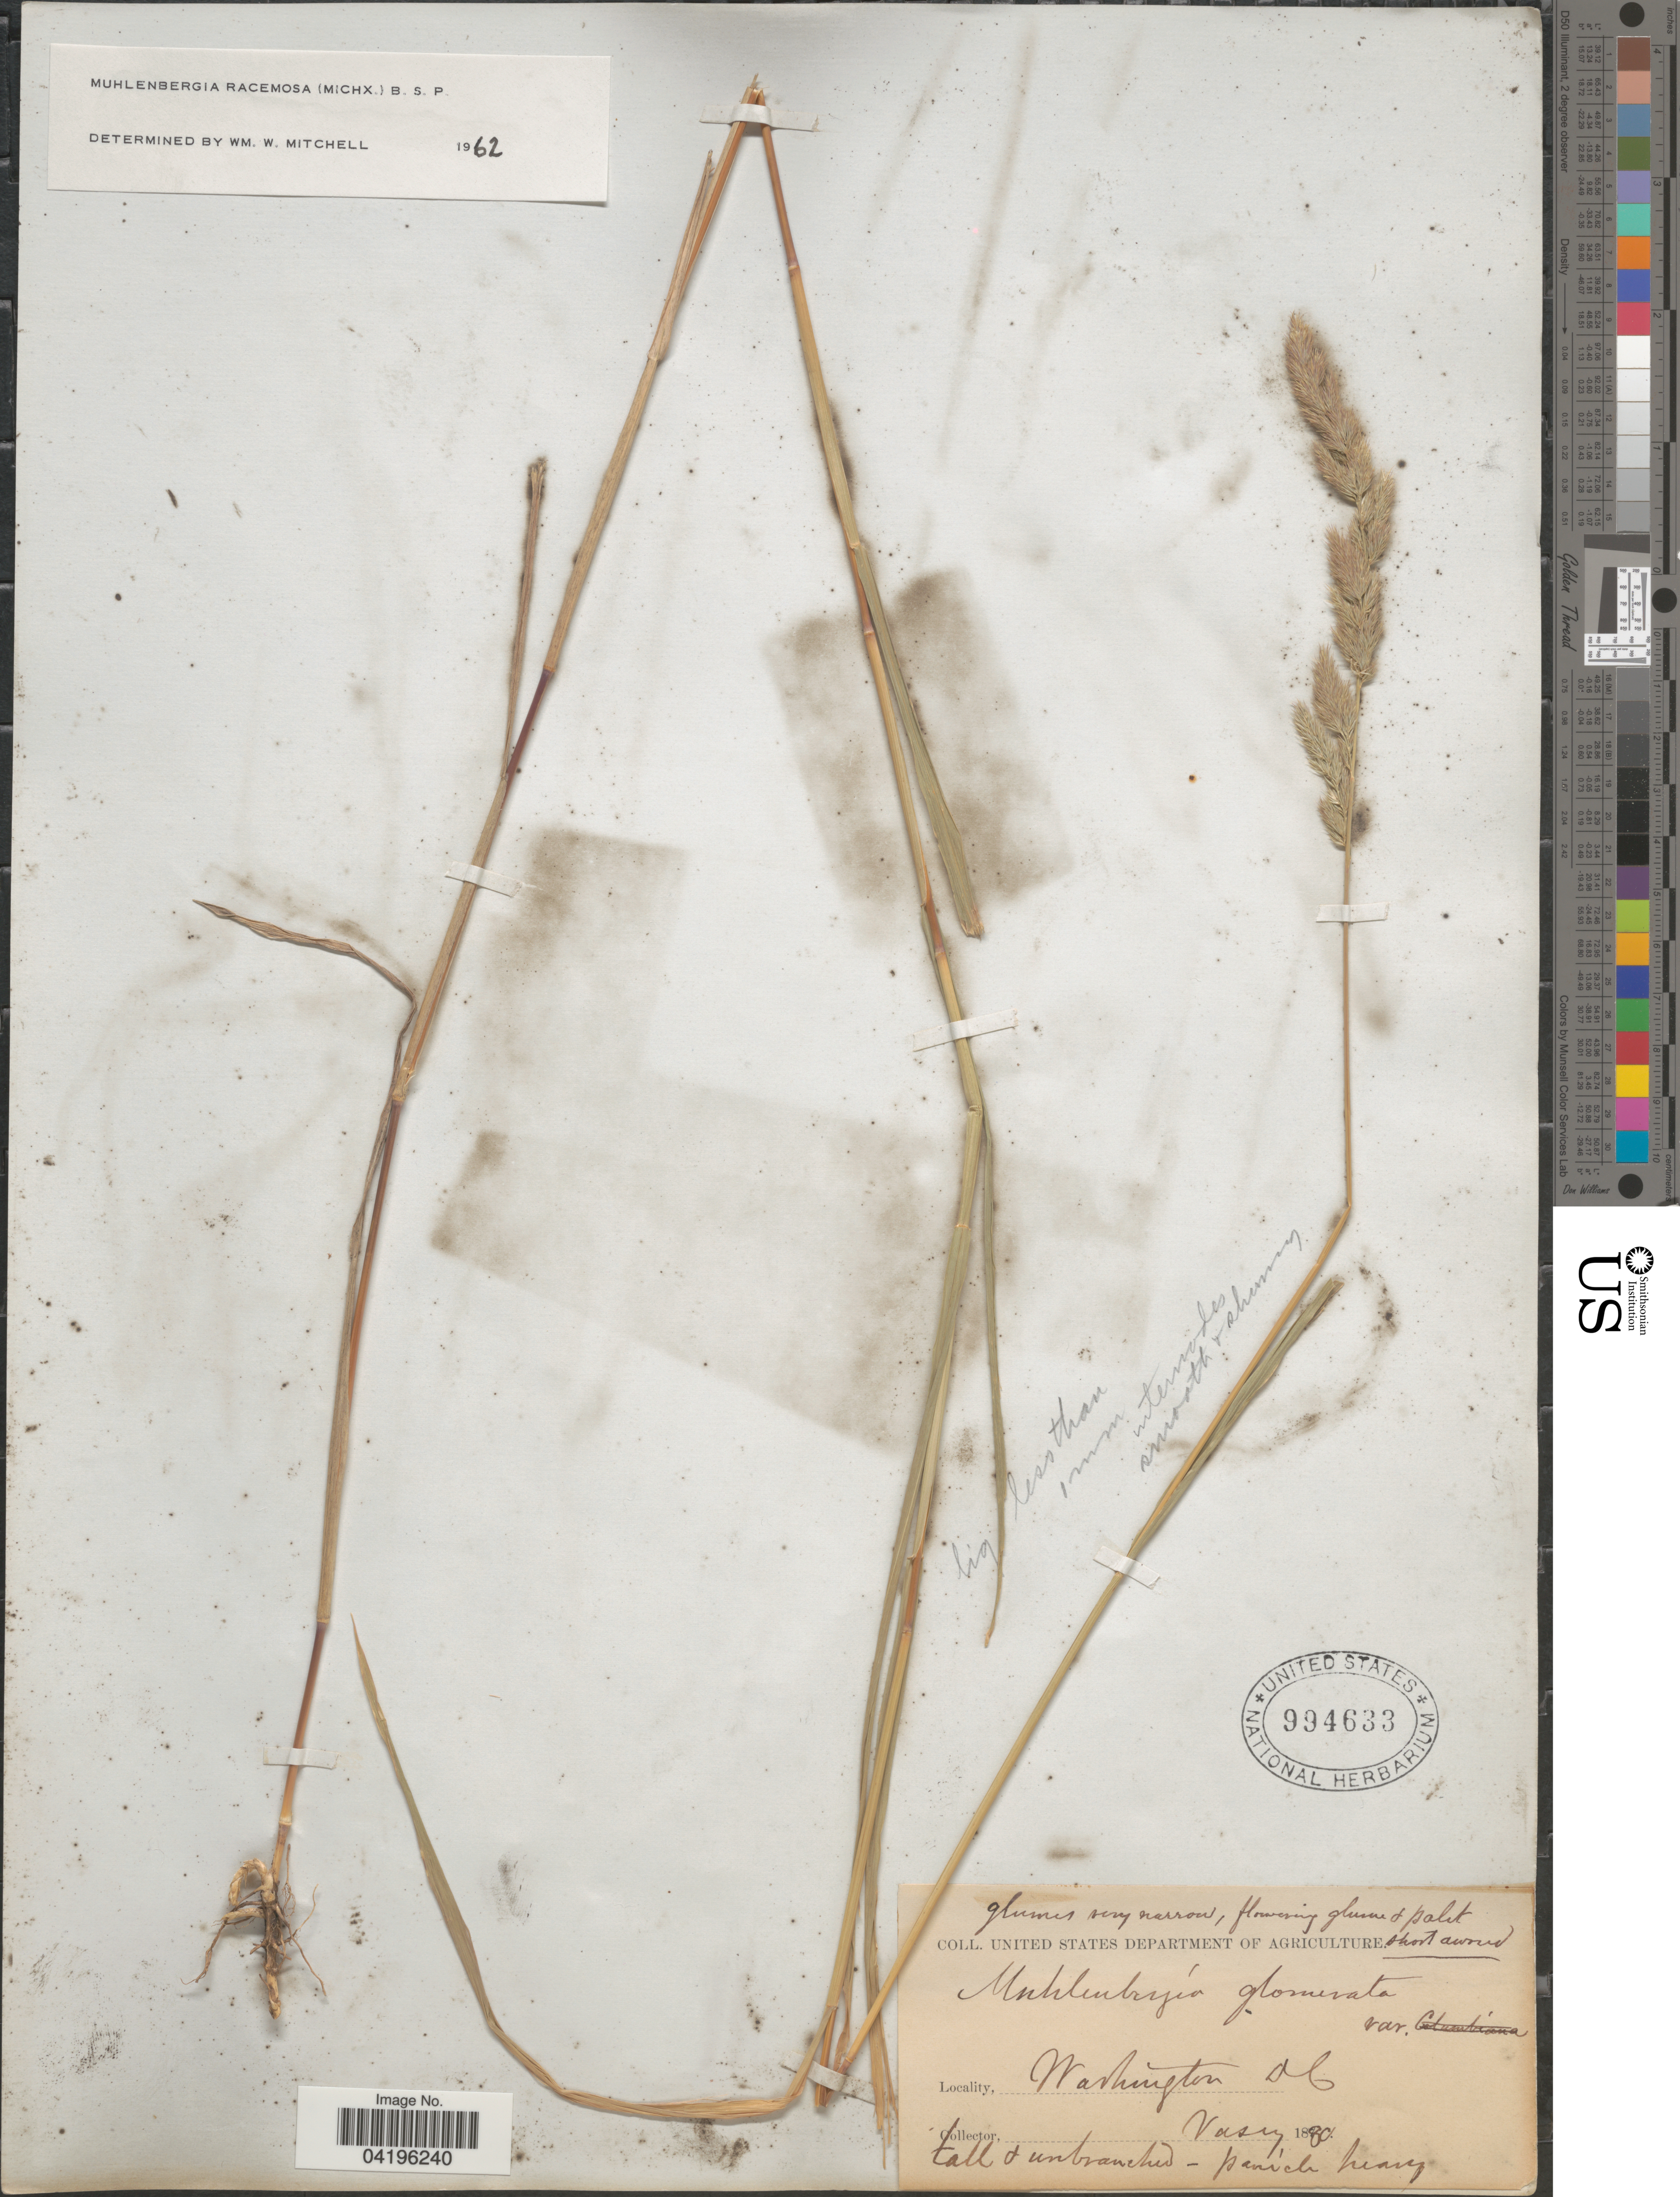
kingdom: Plantae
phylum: Tracheophyta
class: Liliopsida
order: Poales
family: Poaceae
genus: Muhlenbergia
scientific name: Muhlenbergia racemosa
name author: (Michx.) Britton et al.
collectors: Vasey, --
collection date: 1880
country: United States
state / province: District of Columbia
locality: Washington.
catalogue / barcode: US 994633